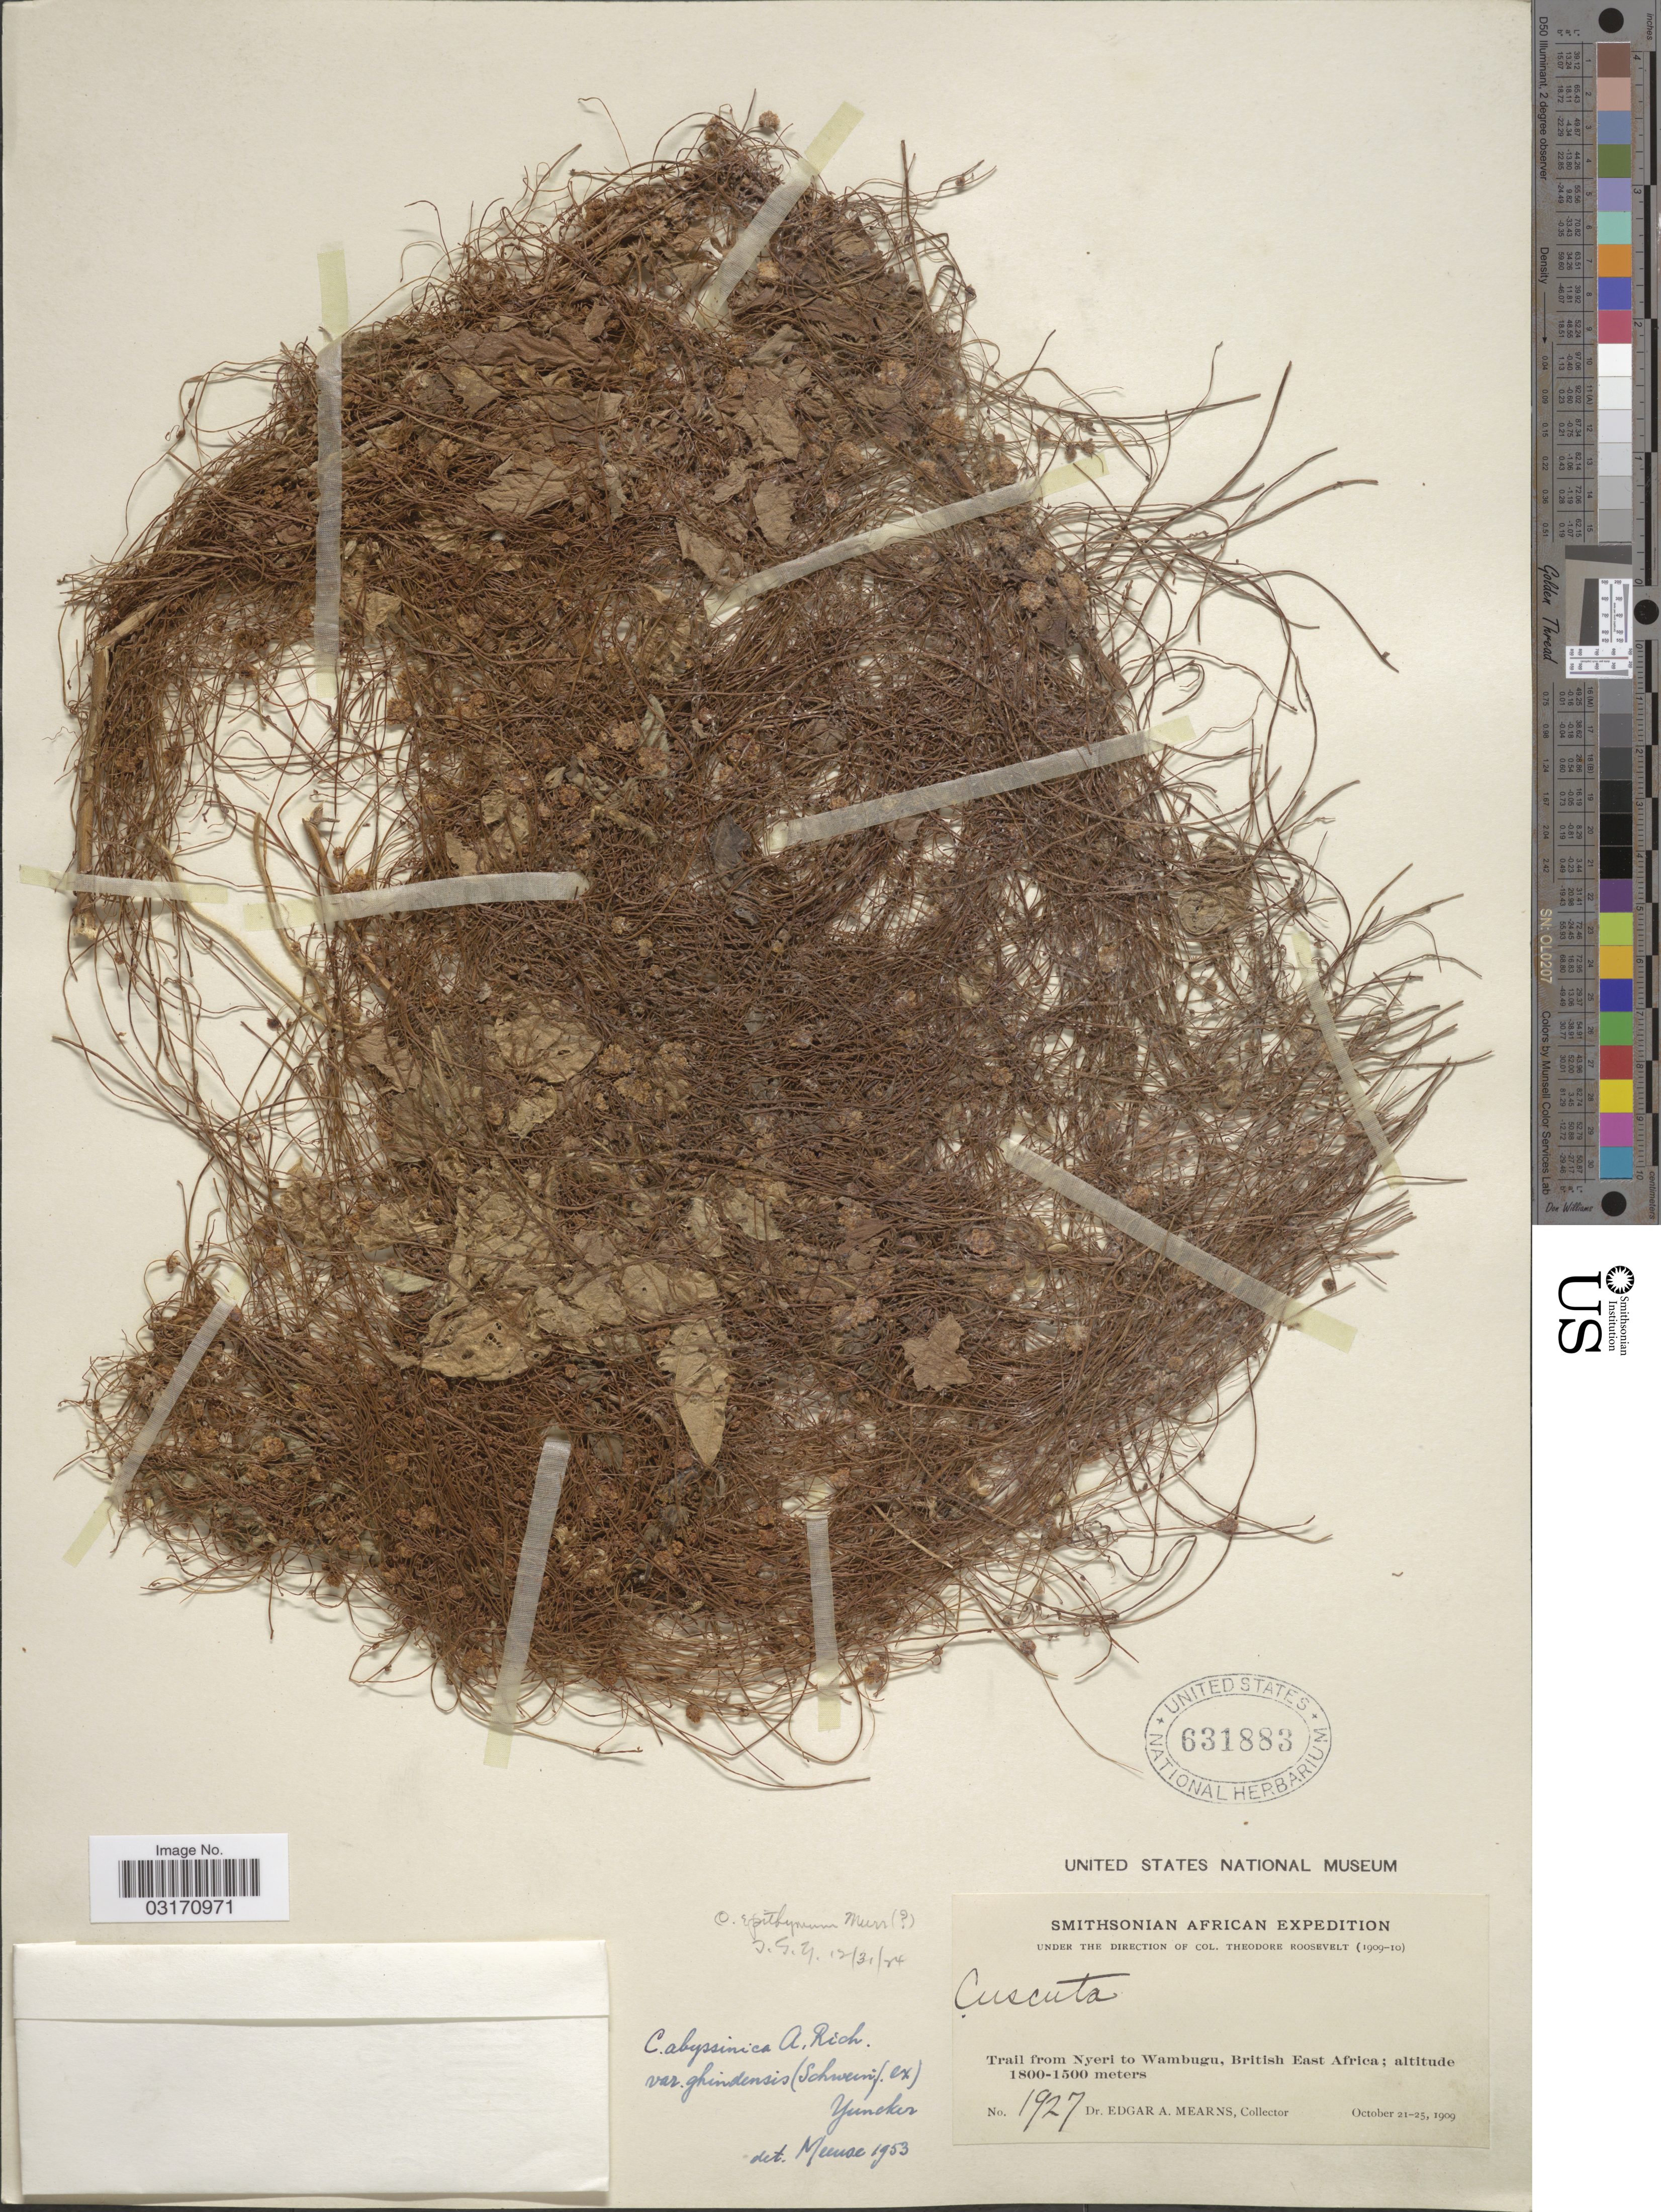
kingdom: Plantae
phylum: Tracheophyta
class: Magnoliopsida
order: Solanales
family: Convolvulaceae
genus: Cuscuta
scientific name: Cuscuta abyssinica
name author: A. Rich.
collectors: E. A. Mearns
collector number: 1927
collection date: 1909-10-21/1909-10-25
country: Kenya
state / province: Nyeri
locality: Trail from Nyeri to Wambugu, British East Africa.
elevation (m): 1500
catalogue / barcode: US 631883